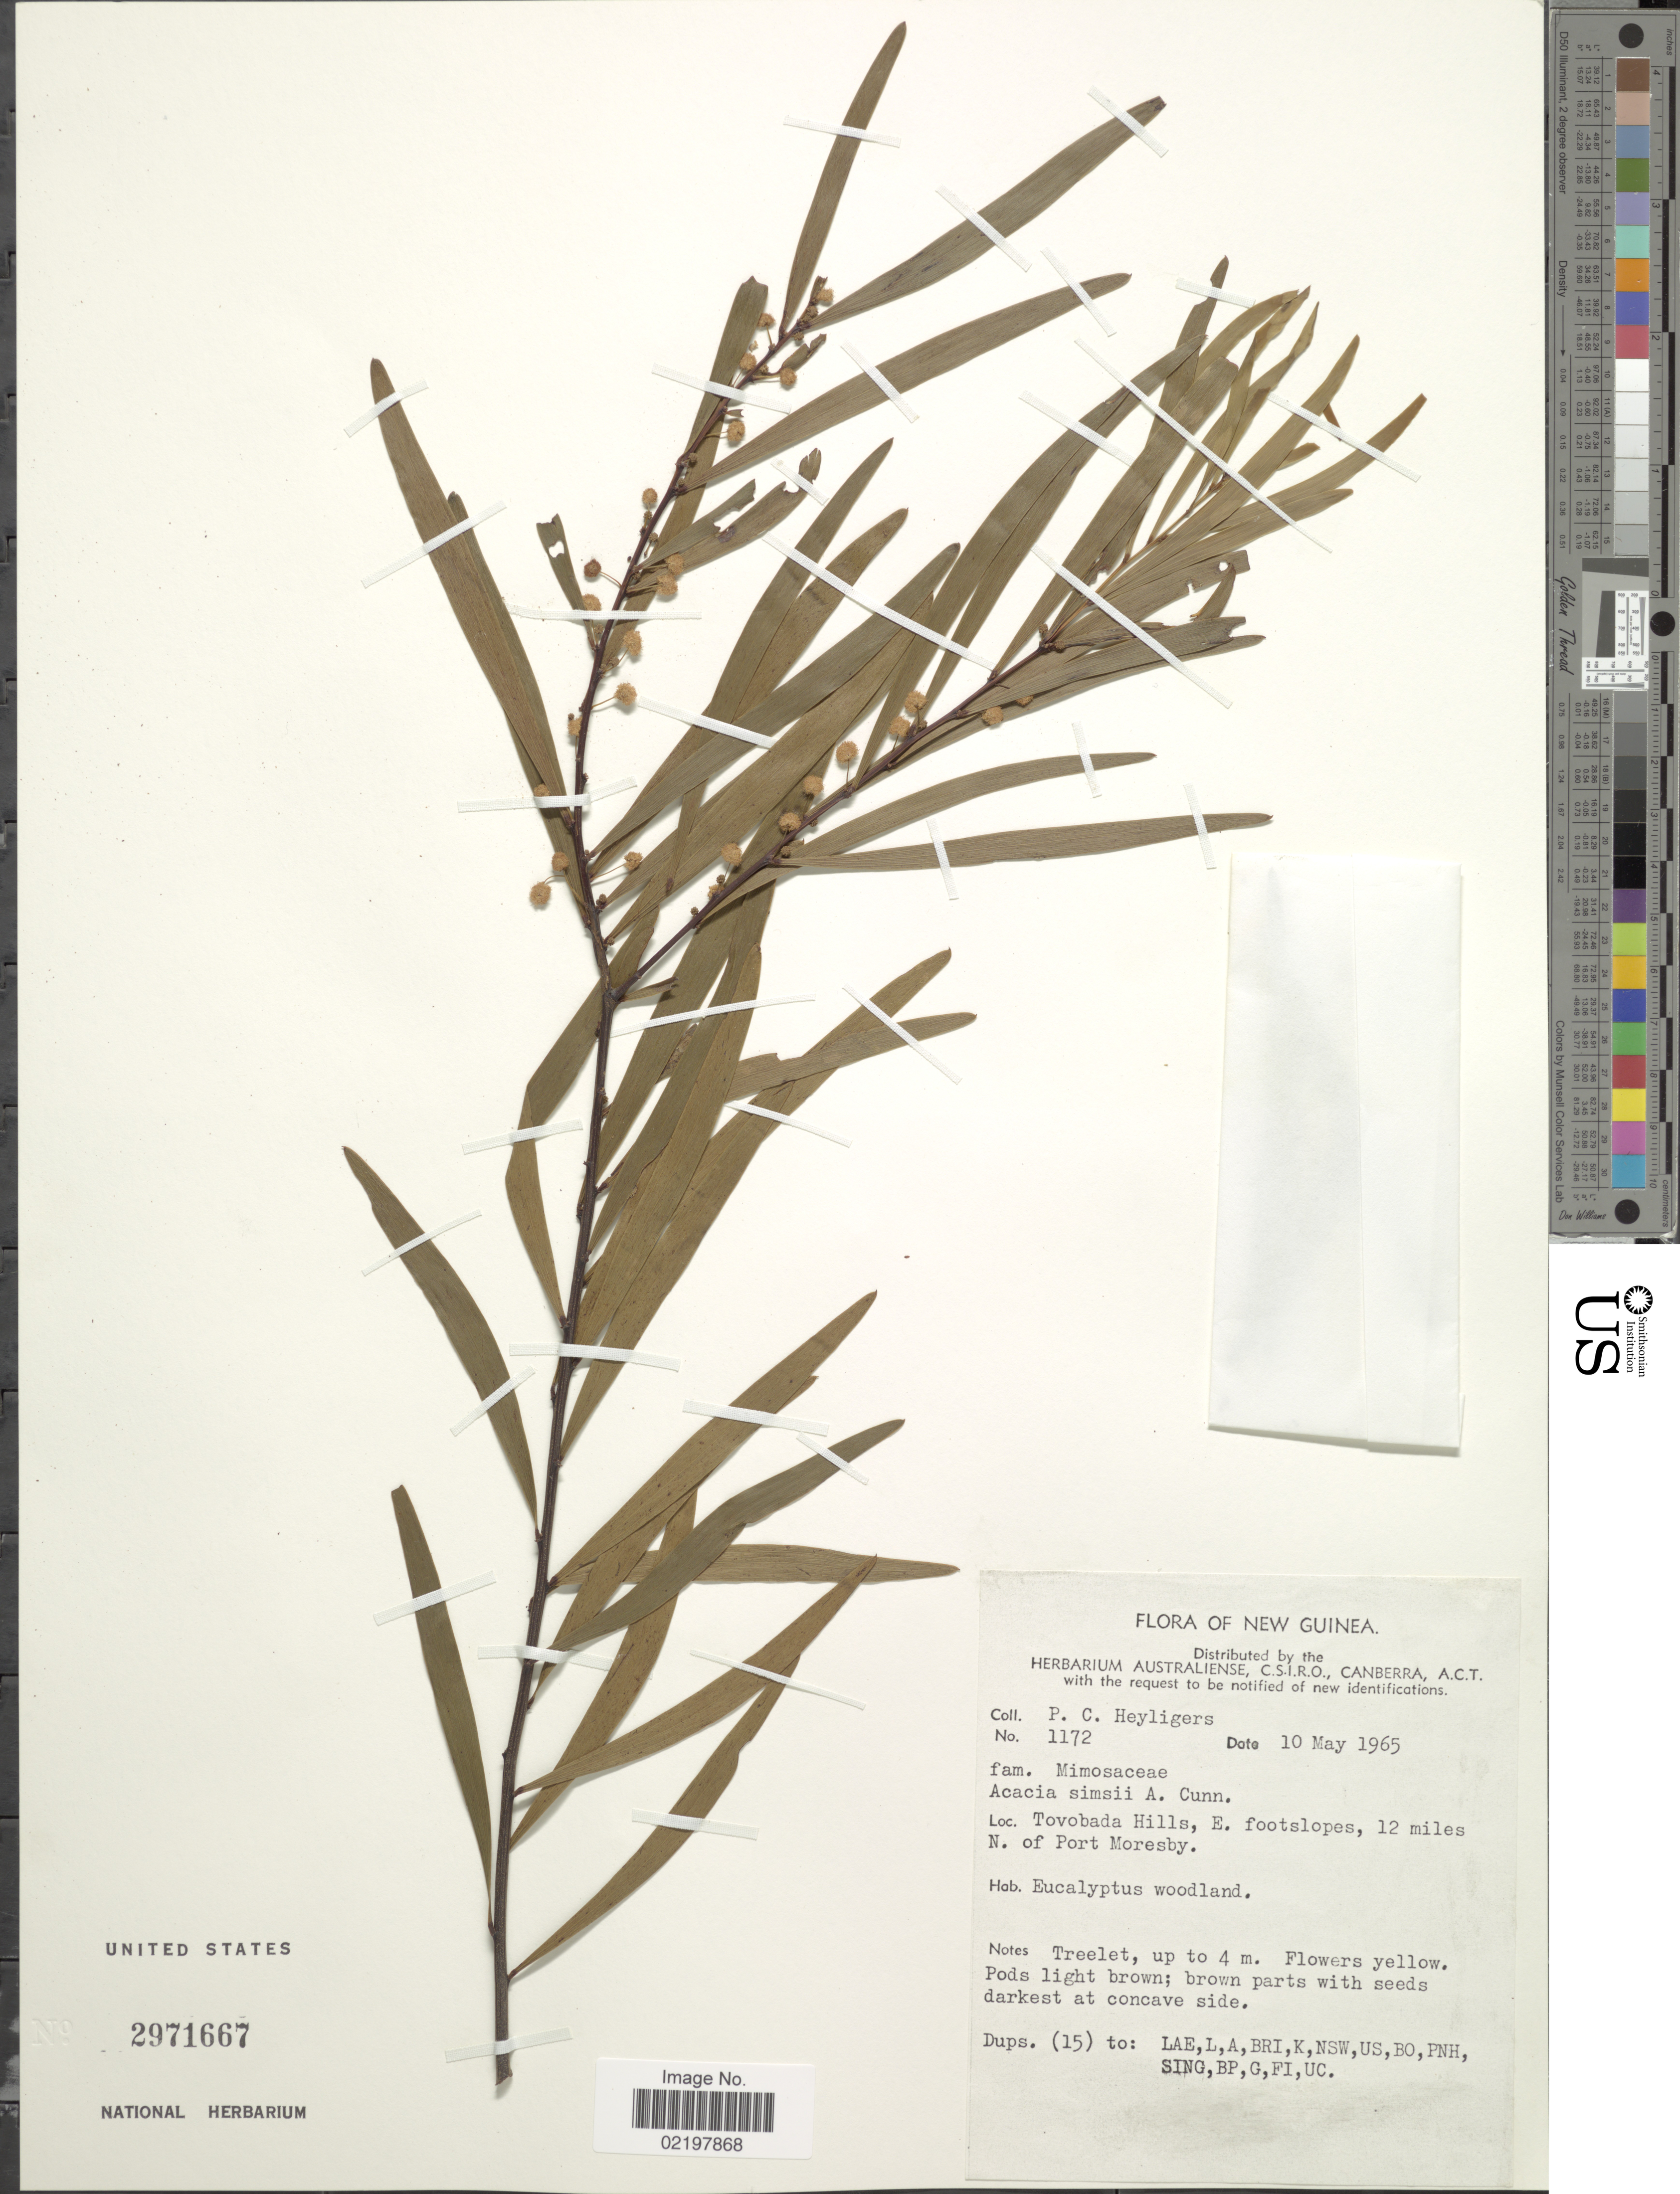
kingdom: Plantae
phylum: Tracheophyta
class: Magnoliopsida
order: Fabales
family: Fabaceae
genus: Acacia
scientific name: Acacia simsii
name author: Benth.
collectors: P. Heyligers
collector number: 1172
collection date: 1965-05-10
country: Papua New Guinea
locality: New Guinea, Tovobada Hills, E. footslopes, 12 miles N. of Port Moresby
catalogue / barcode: US 2971667